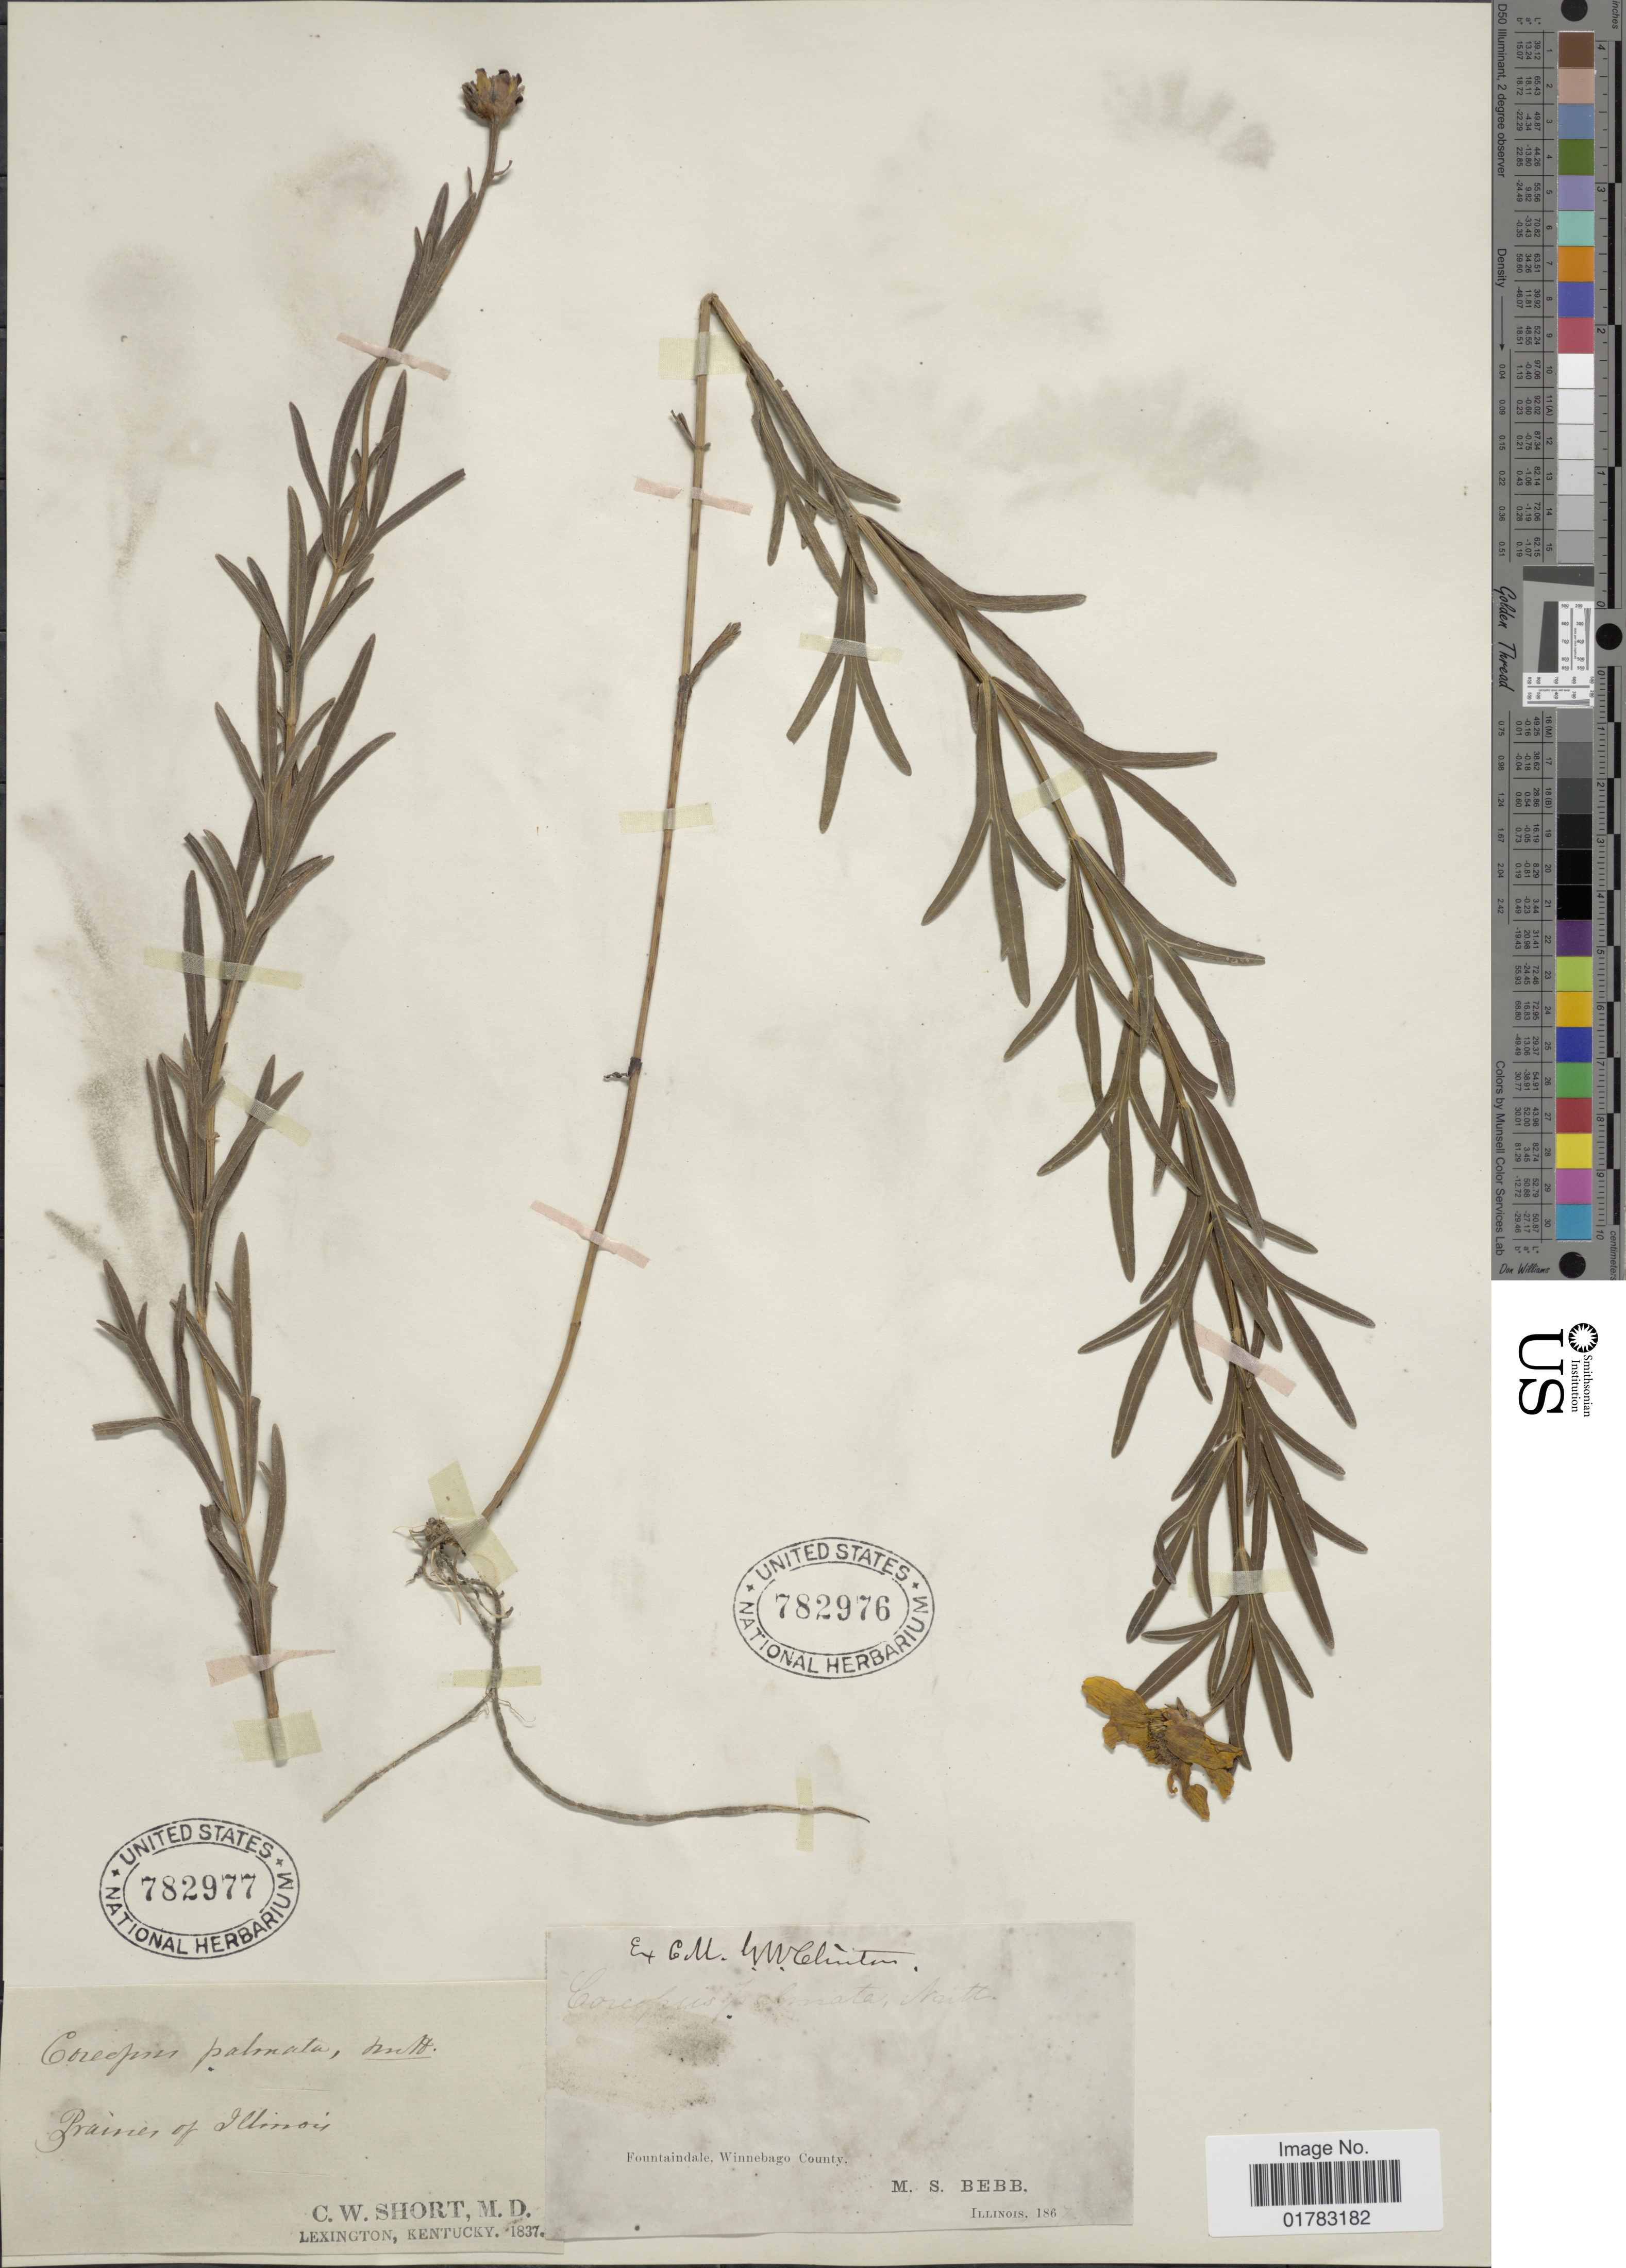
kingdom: Plantae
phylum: Tracheophyta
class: Magnoliopsida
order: Asterales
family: Asteraceae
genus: Coreopsis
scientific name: Coreopsis palmata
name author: Nutt.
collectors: C. W. Short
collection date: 1837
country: United States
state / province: Illinois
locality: Prairies of Illinois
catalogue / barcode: US 782977-2